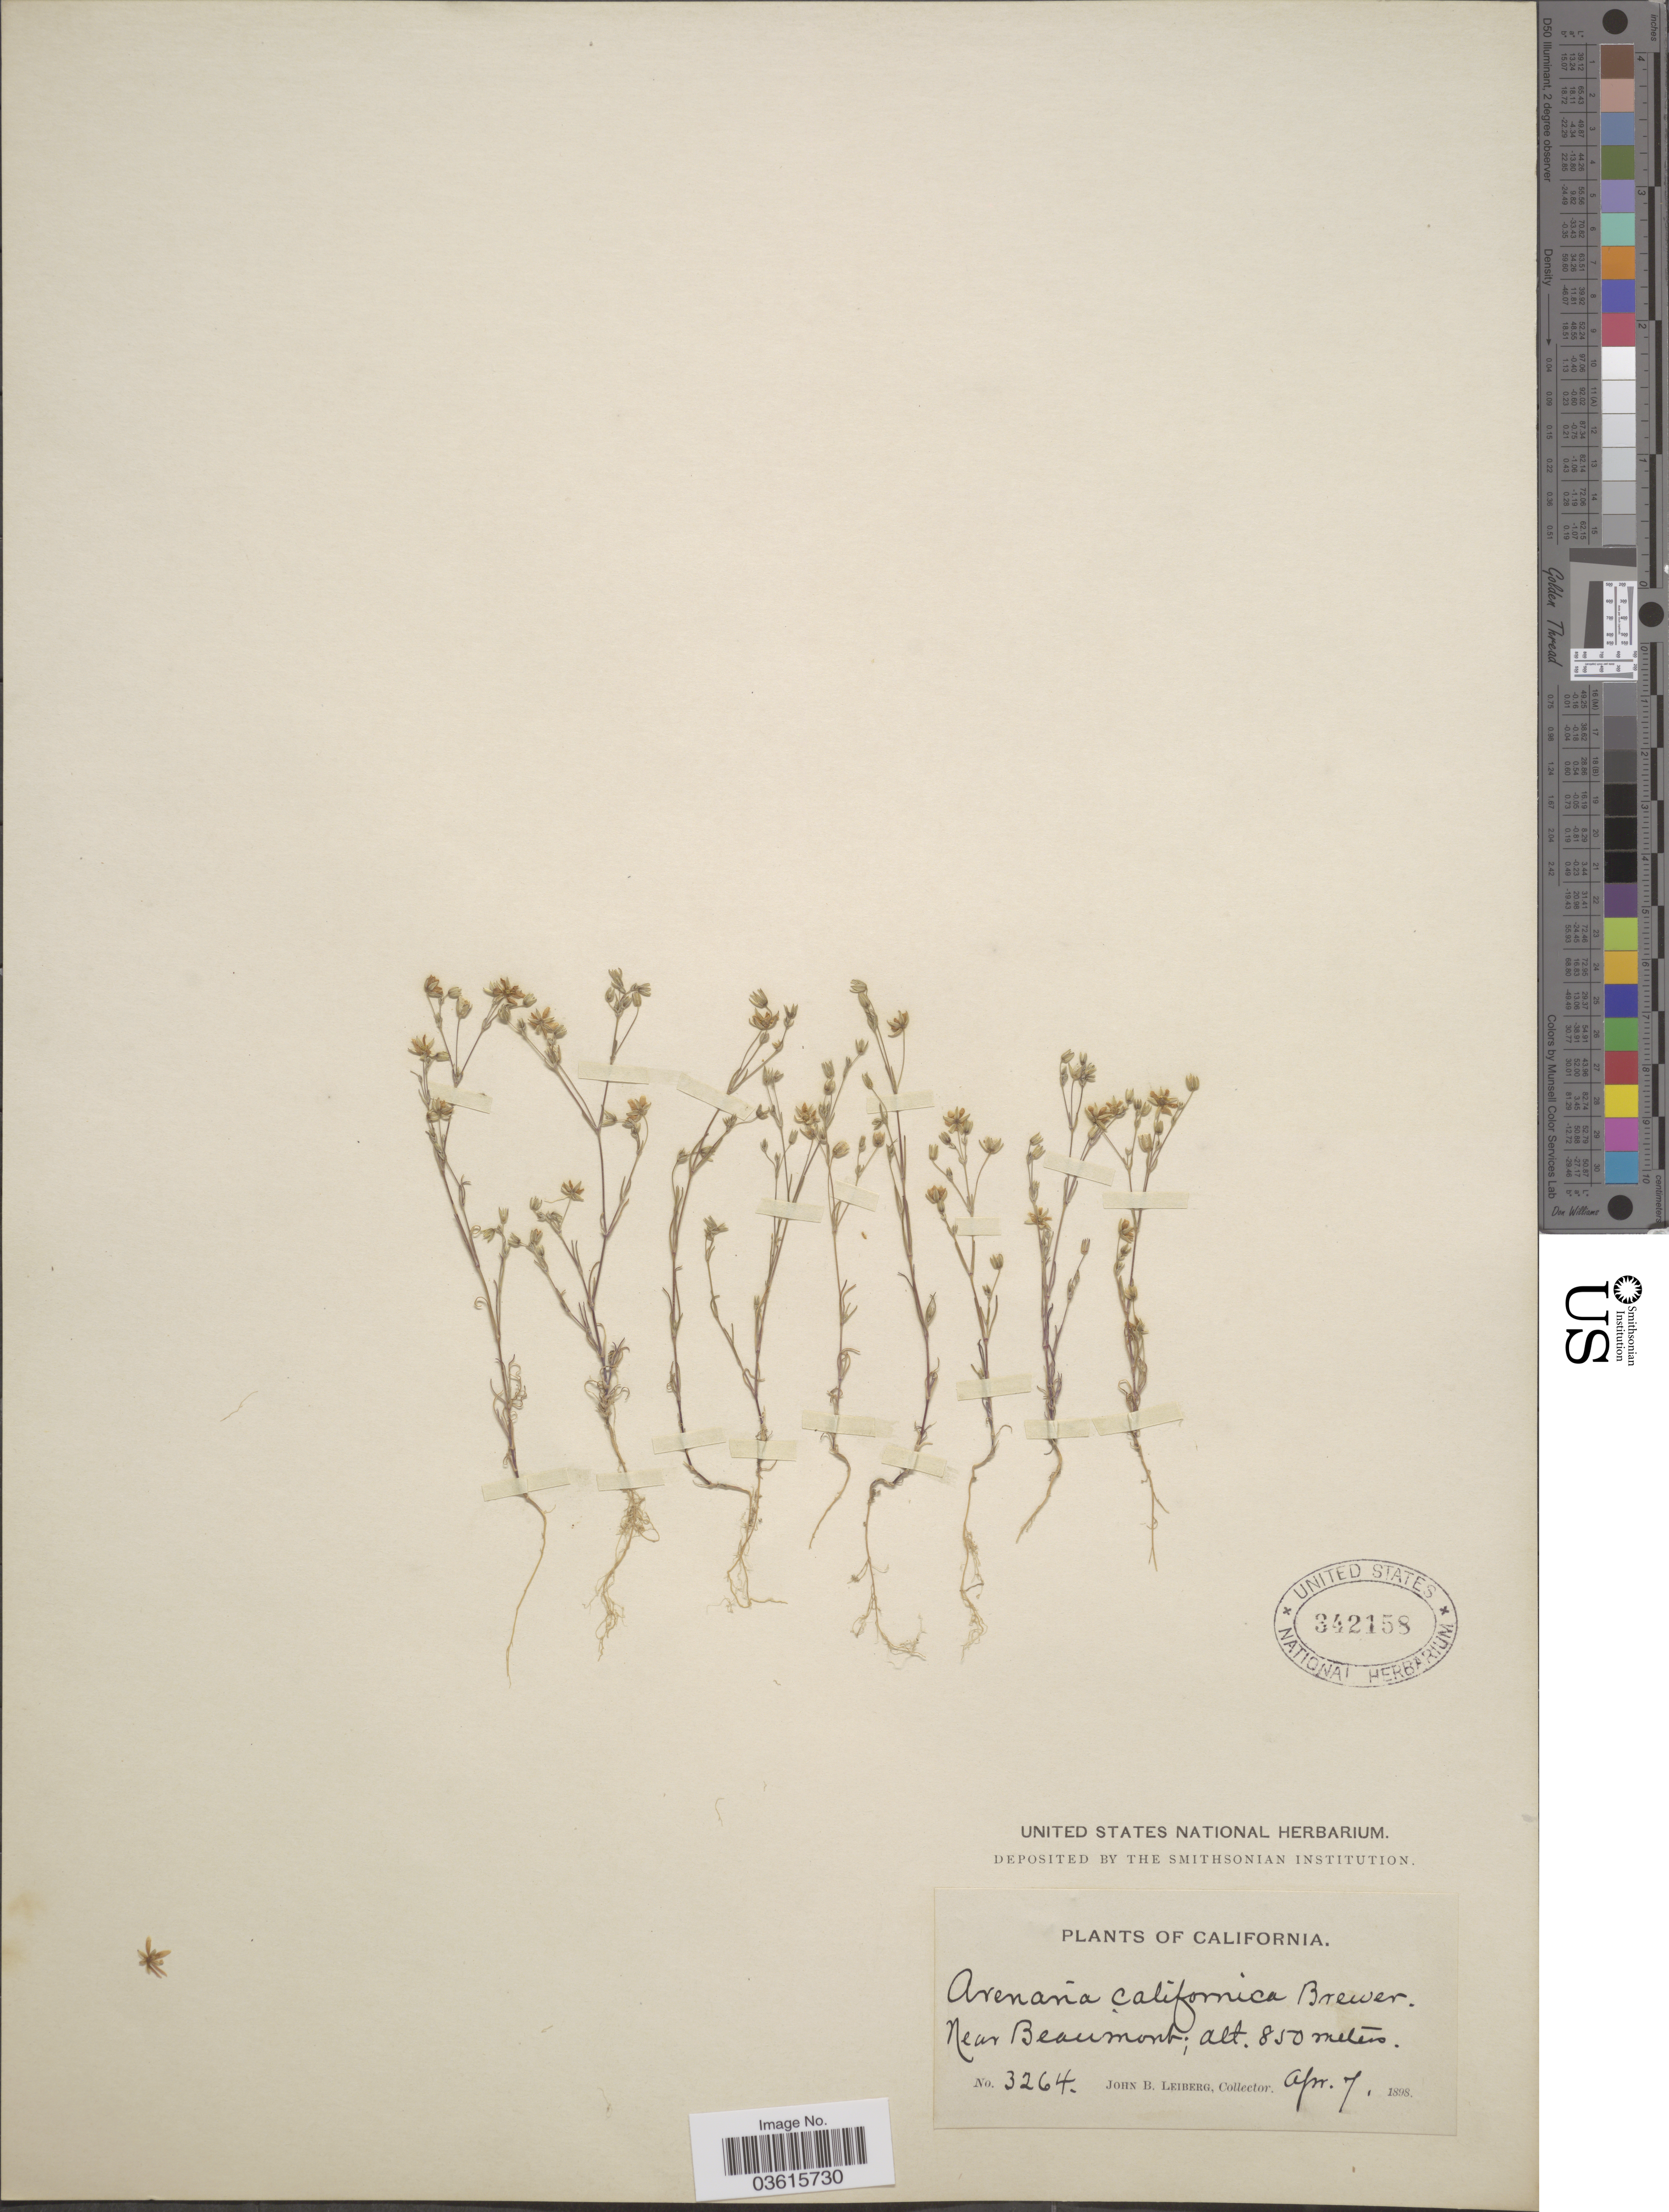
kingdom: Plantae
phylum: Tracheophyta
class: Magnoliopsida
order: Caryophyllales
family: Caryophyllaceae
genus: Minuartia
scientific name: Minuartia californica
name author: (A. Gray) Mattf.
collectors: J. B. Leiberg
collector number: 3264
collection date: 1898-04-07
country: United States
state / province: California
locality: Near Beaumont.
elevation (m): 850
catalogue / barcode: US 342158